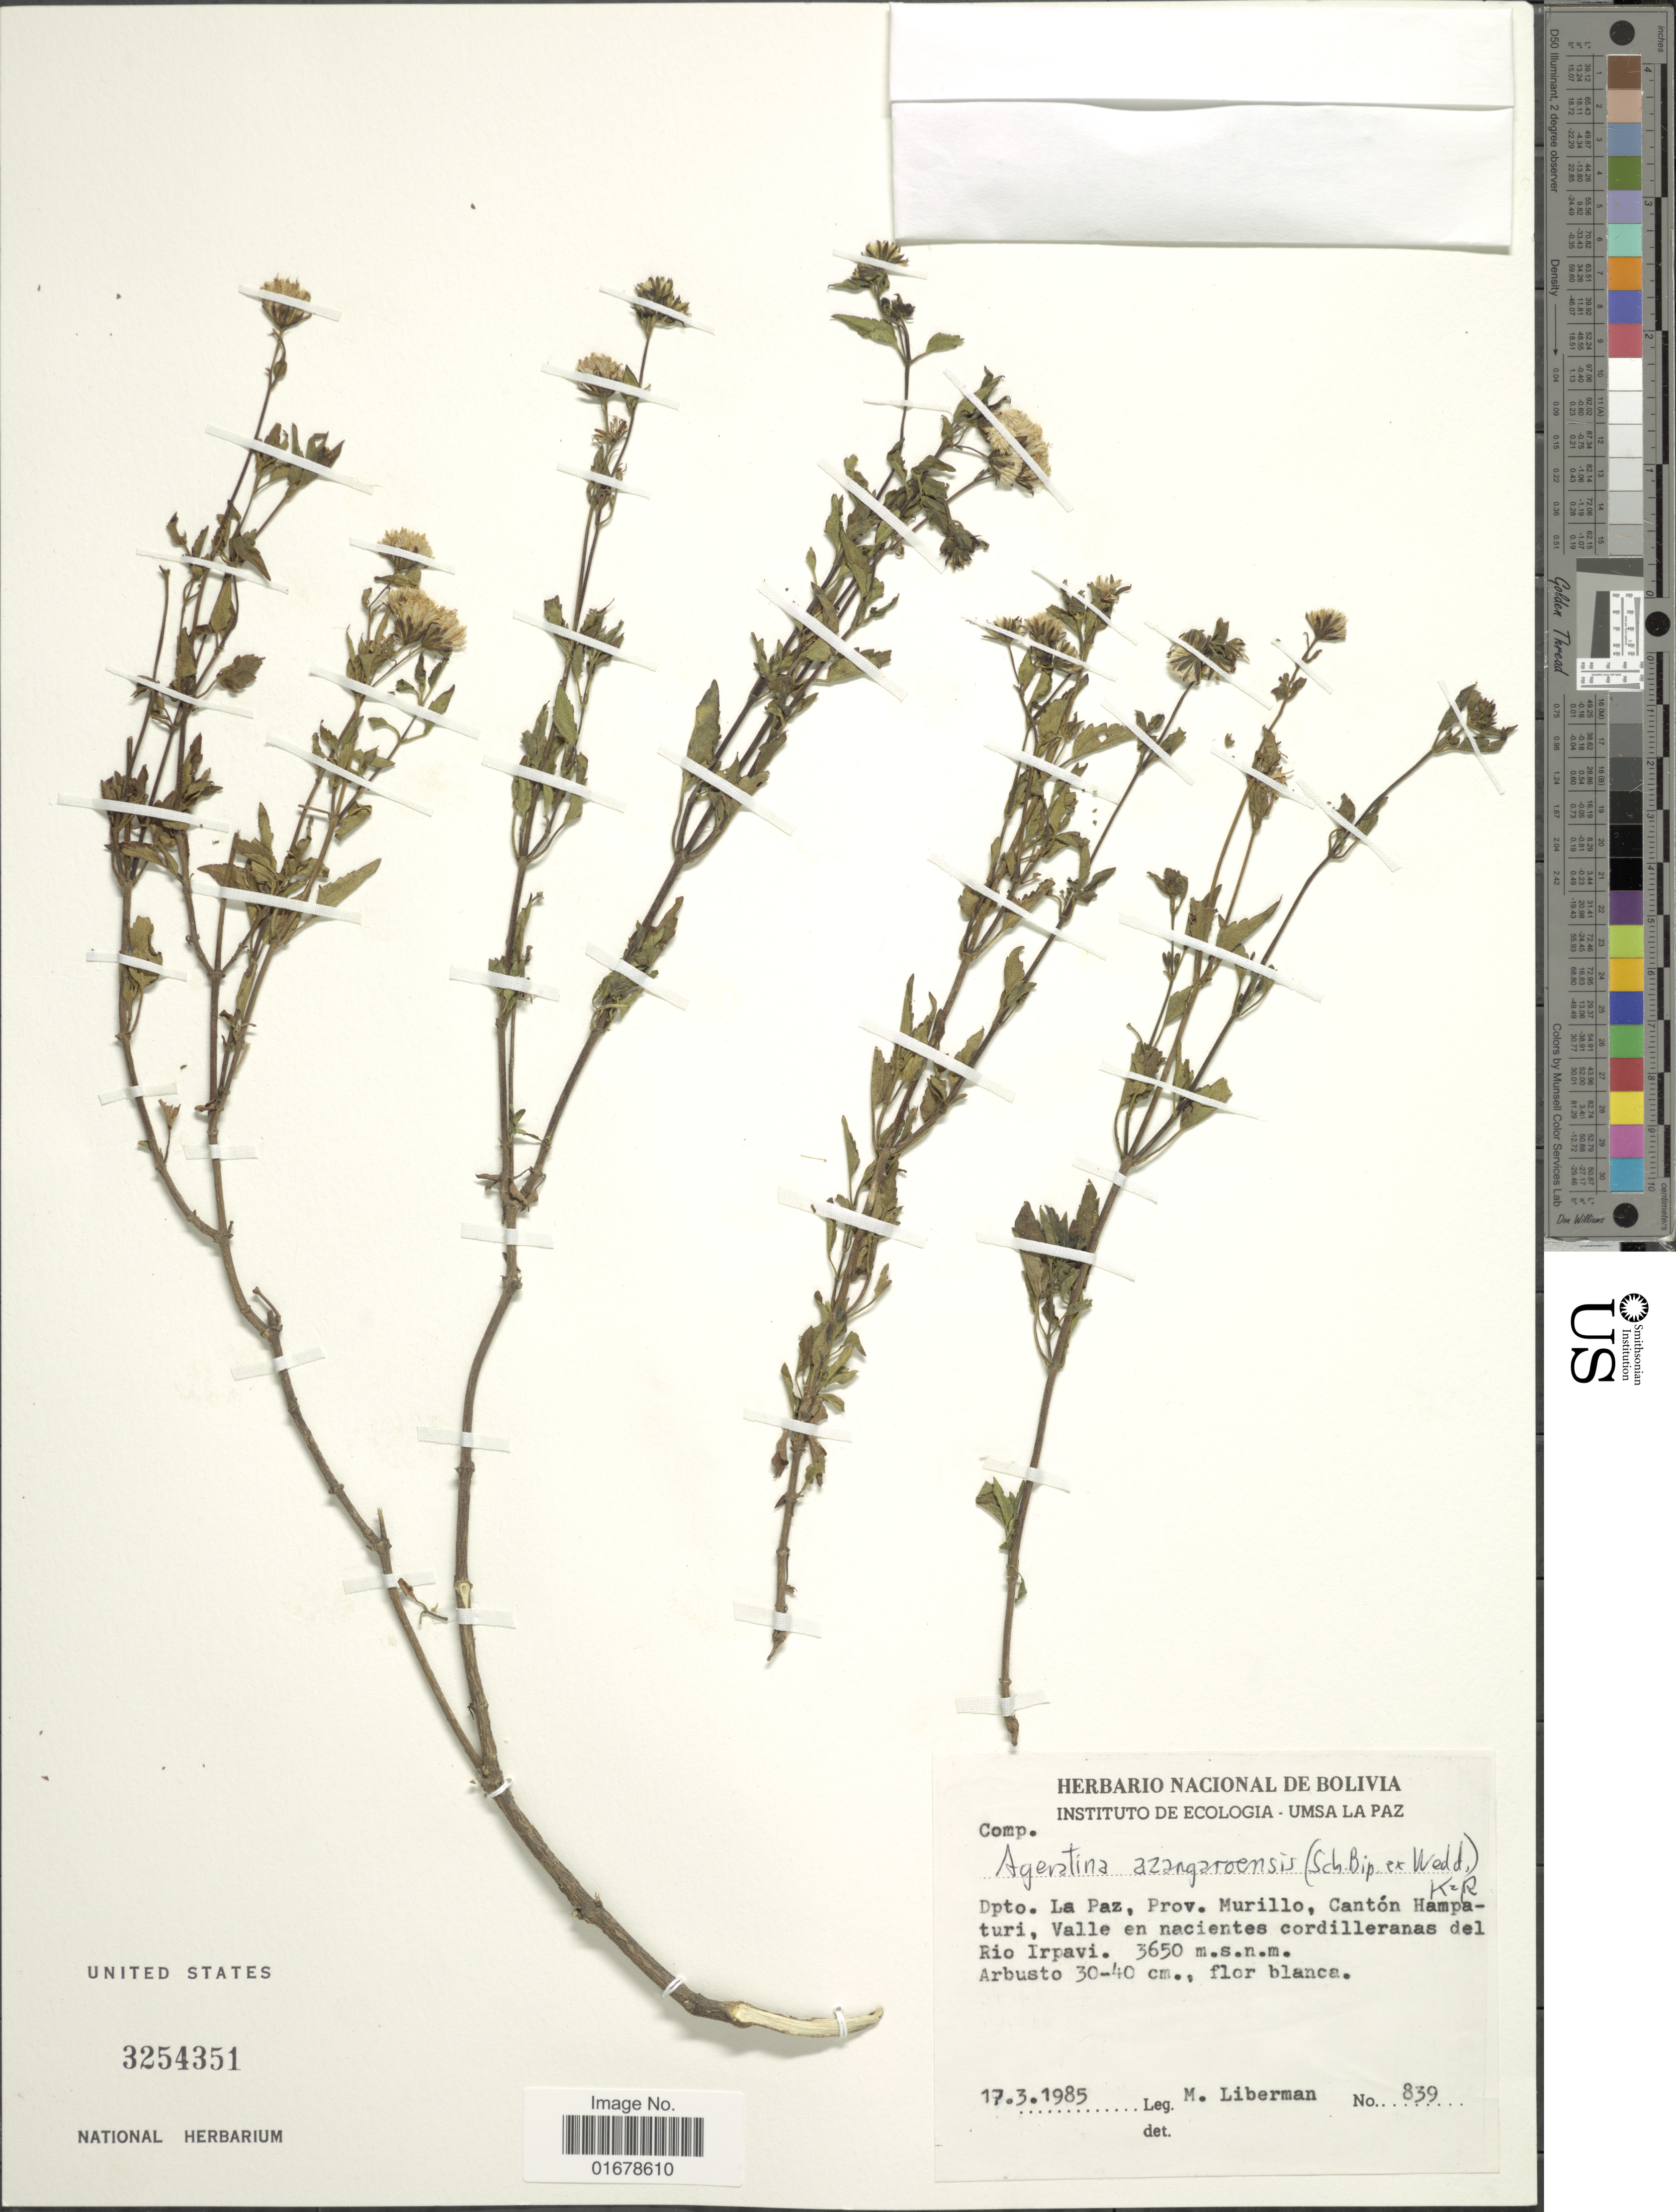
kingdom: Plantae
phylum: Tracheophyta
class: Magnoliopsida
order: Asterales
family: Asteraceae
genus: Ageratina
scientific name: Ageratina azangaroensis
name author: (Sch. Bip. ex Wedd.) R.M. King & H. Rob.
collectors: M. Liberman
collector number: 839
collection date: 1985-03-17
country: Bolivia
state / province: La Paz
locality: Dpto. La Paz, Prov. Murillo, Canton Hampaturi, Valle en Nacientes Cordilleranas del Rio Irpavi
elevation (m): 3650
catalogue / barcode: US 3254351